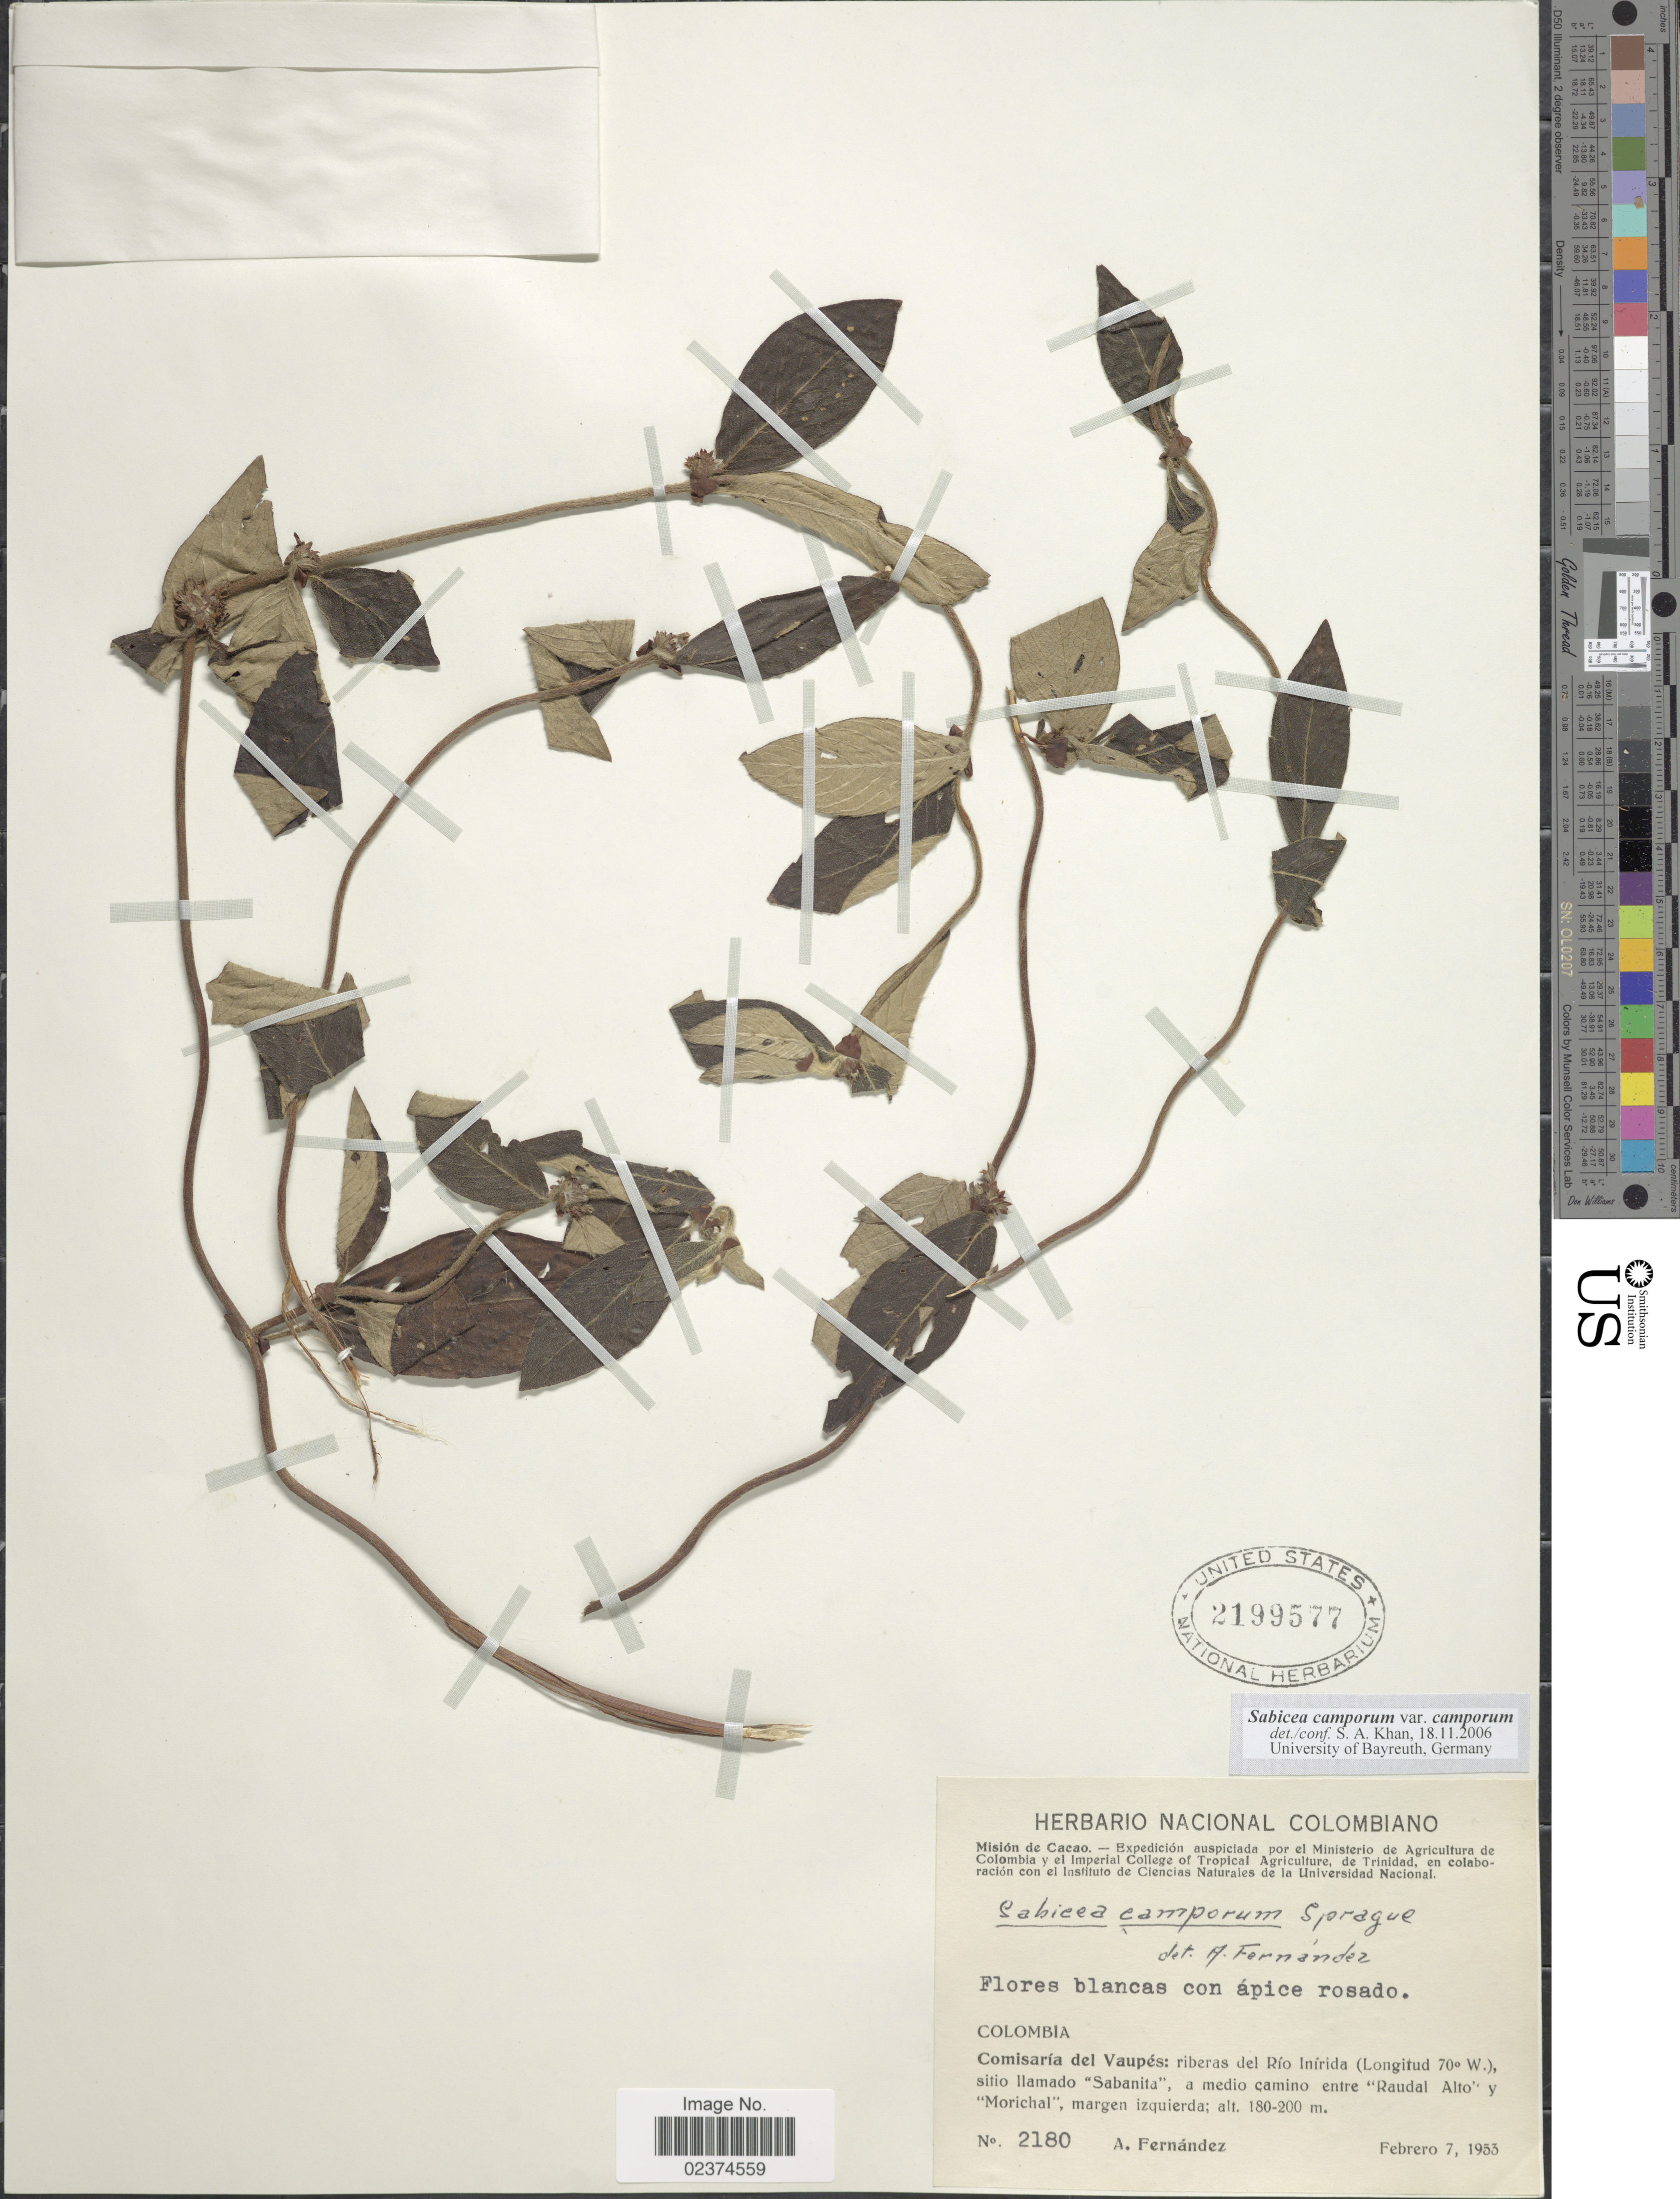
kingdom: Plantae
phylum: Tracheophyta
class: Magnoliopsida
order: Gentianales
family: Rubiaceae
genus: Sabicea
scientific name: Sabicea camporum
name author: Sprague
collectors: A. Fernández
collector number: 2180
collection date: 1953-02-07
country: Colombia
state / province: Vaupés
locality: Comisaria del Vaupes: riberas del Rio Inirida, sitio llamdo "Sabanita", a medio camino entre "Raudal Alto" y "Morichal", margen izquierda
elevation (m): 180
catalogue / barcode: US 2199577